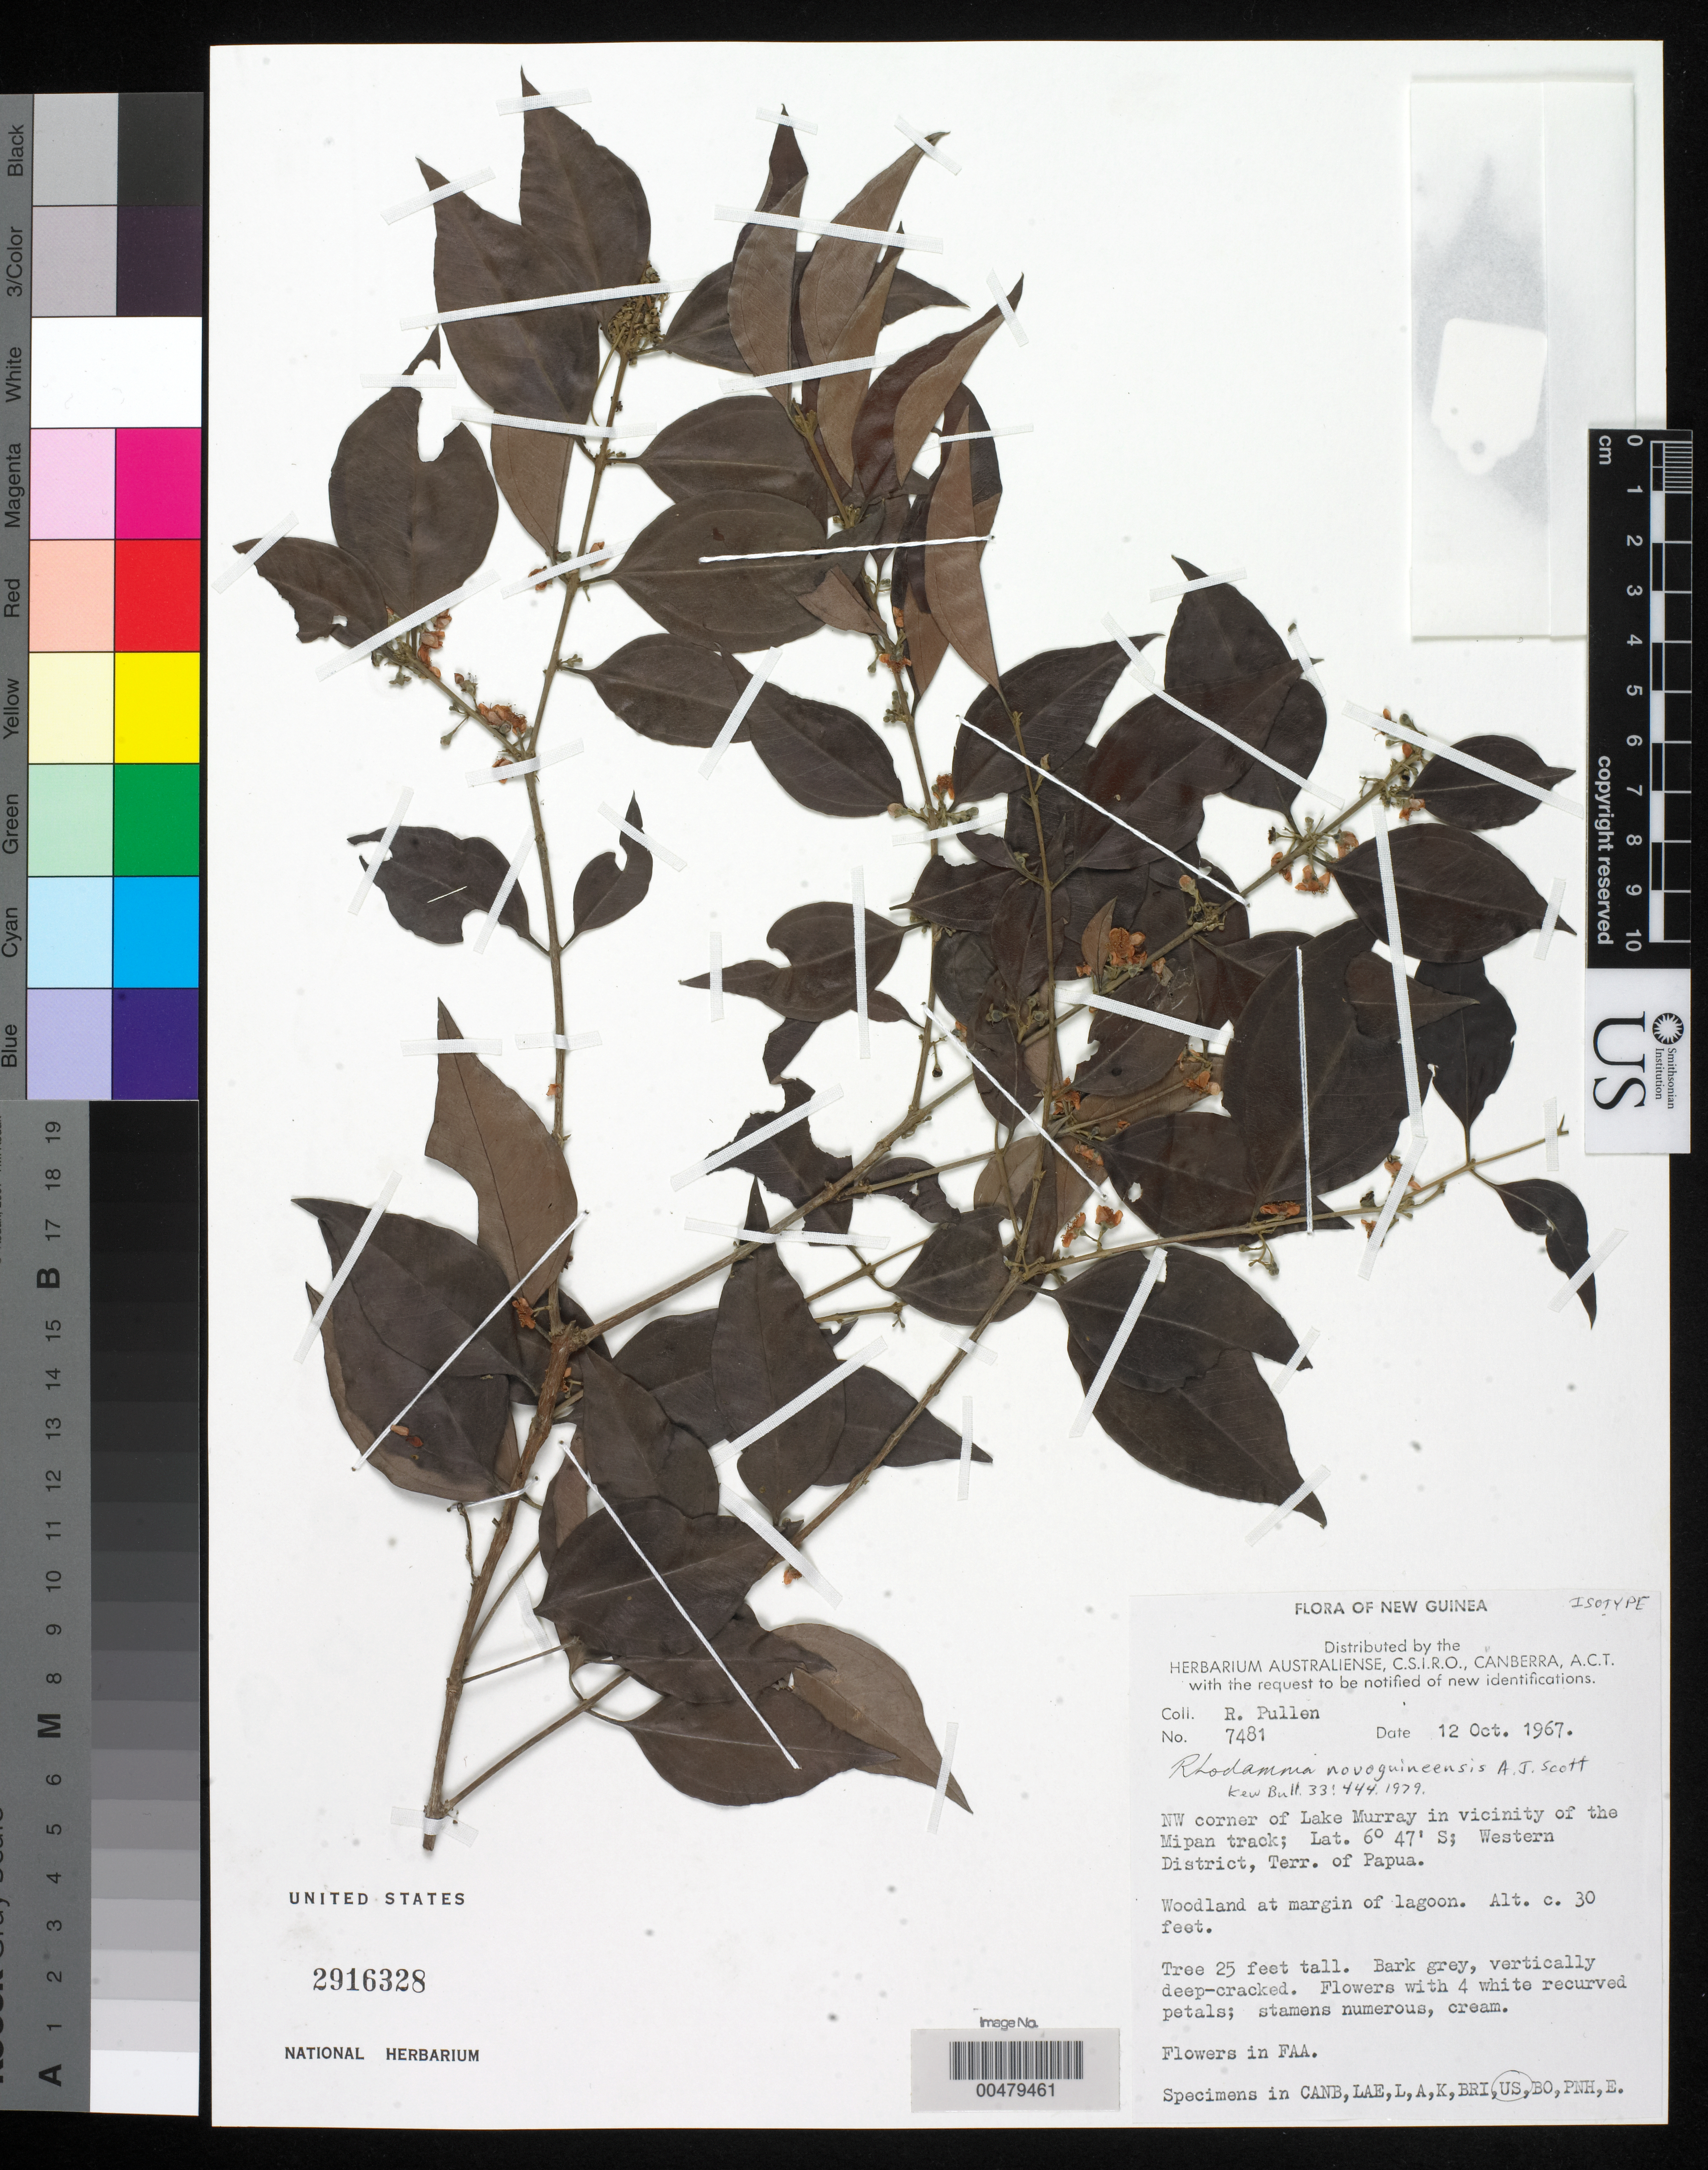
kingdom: Plantae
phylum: Tracheophyta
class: Magnoliopsida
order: Myrtales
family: Myrtaceae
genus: Rhodamnia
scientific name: Rhodamnia novoguineensis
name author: A.J. Scott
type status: Isotype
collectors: R. Pullen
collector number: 7481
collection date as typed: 12 Oct 1967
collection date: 1967-10-12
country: Papua New Guinea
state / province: Western Highlands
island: New Guinea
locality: NW corner of Lake Murray in vicinity of Nipan Track. (lat/long recorded as: lat=06:47:0:S long=:::)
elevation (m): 9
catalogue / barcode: US 2916328